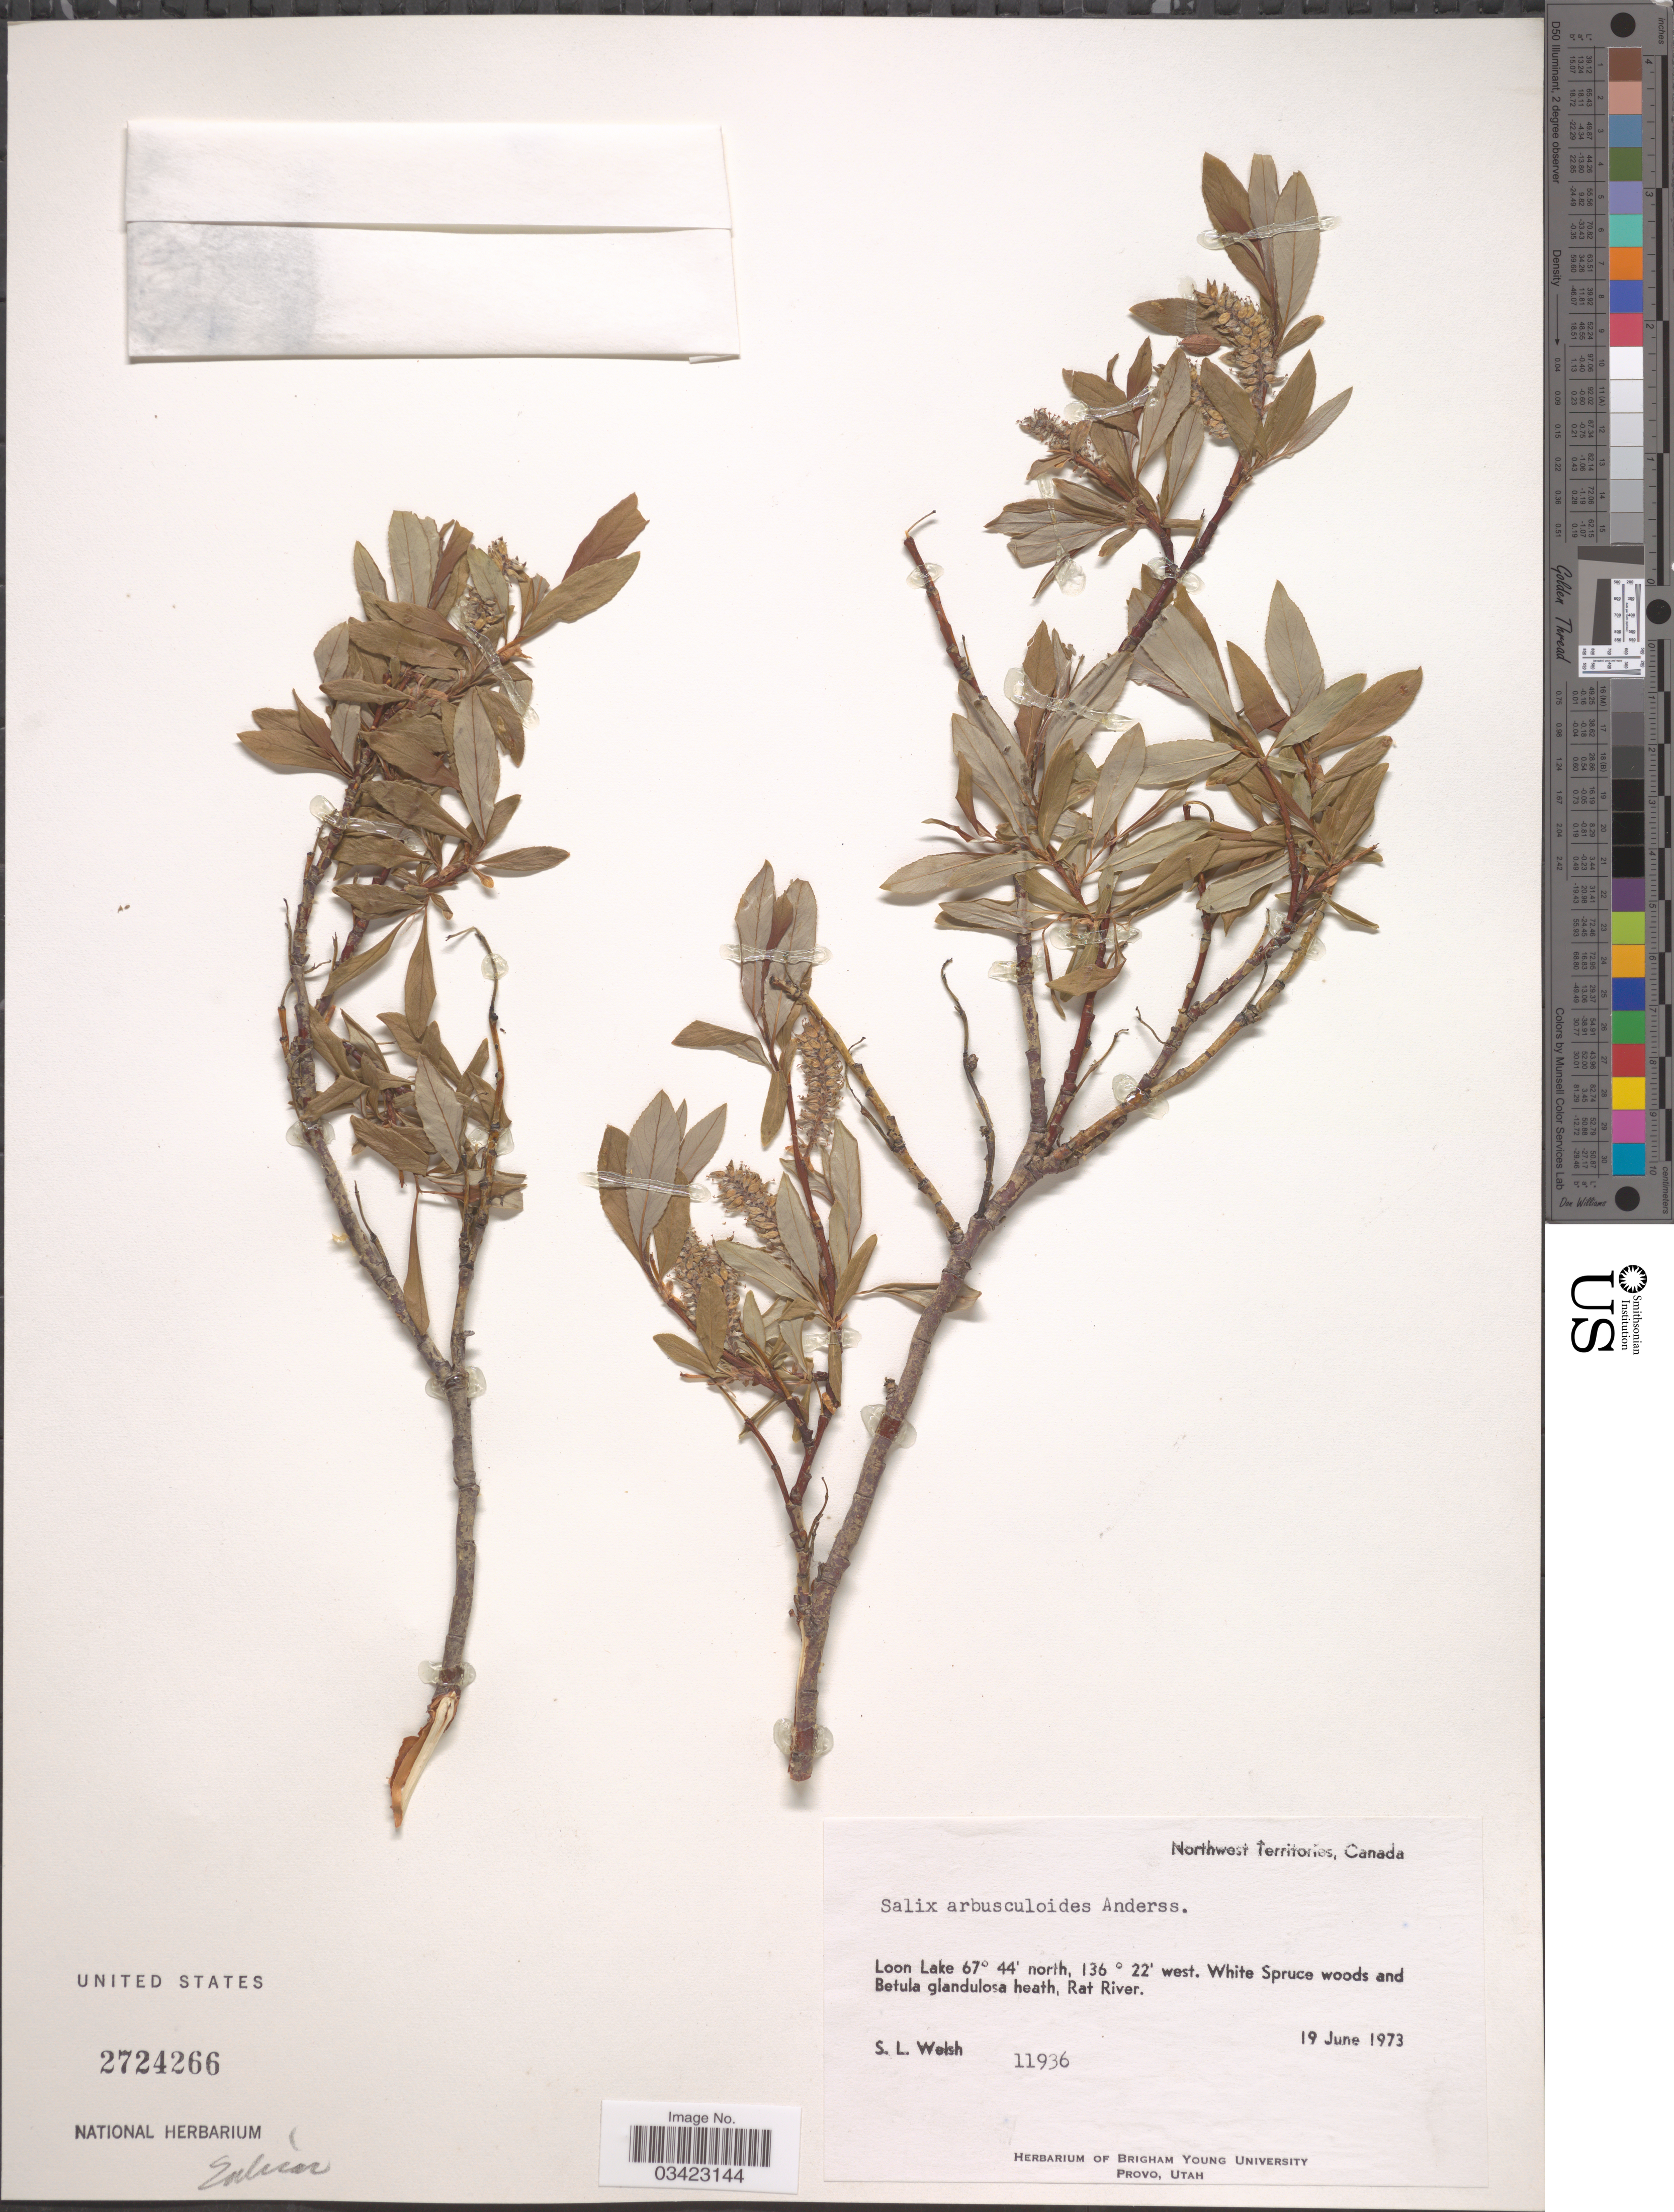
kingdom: Plantae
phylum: Tracheophyta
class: Magnoliopsida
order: Malpighiales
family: Salicaceae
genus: Salix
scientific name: Salix arbusculoides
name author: Andersson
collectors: S. Welsh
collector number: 11936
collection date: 1973-06-19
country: Canada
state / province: Northwest Territories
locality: Loon Lake. Rat River.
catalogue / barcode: US 2724266